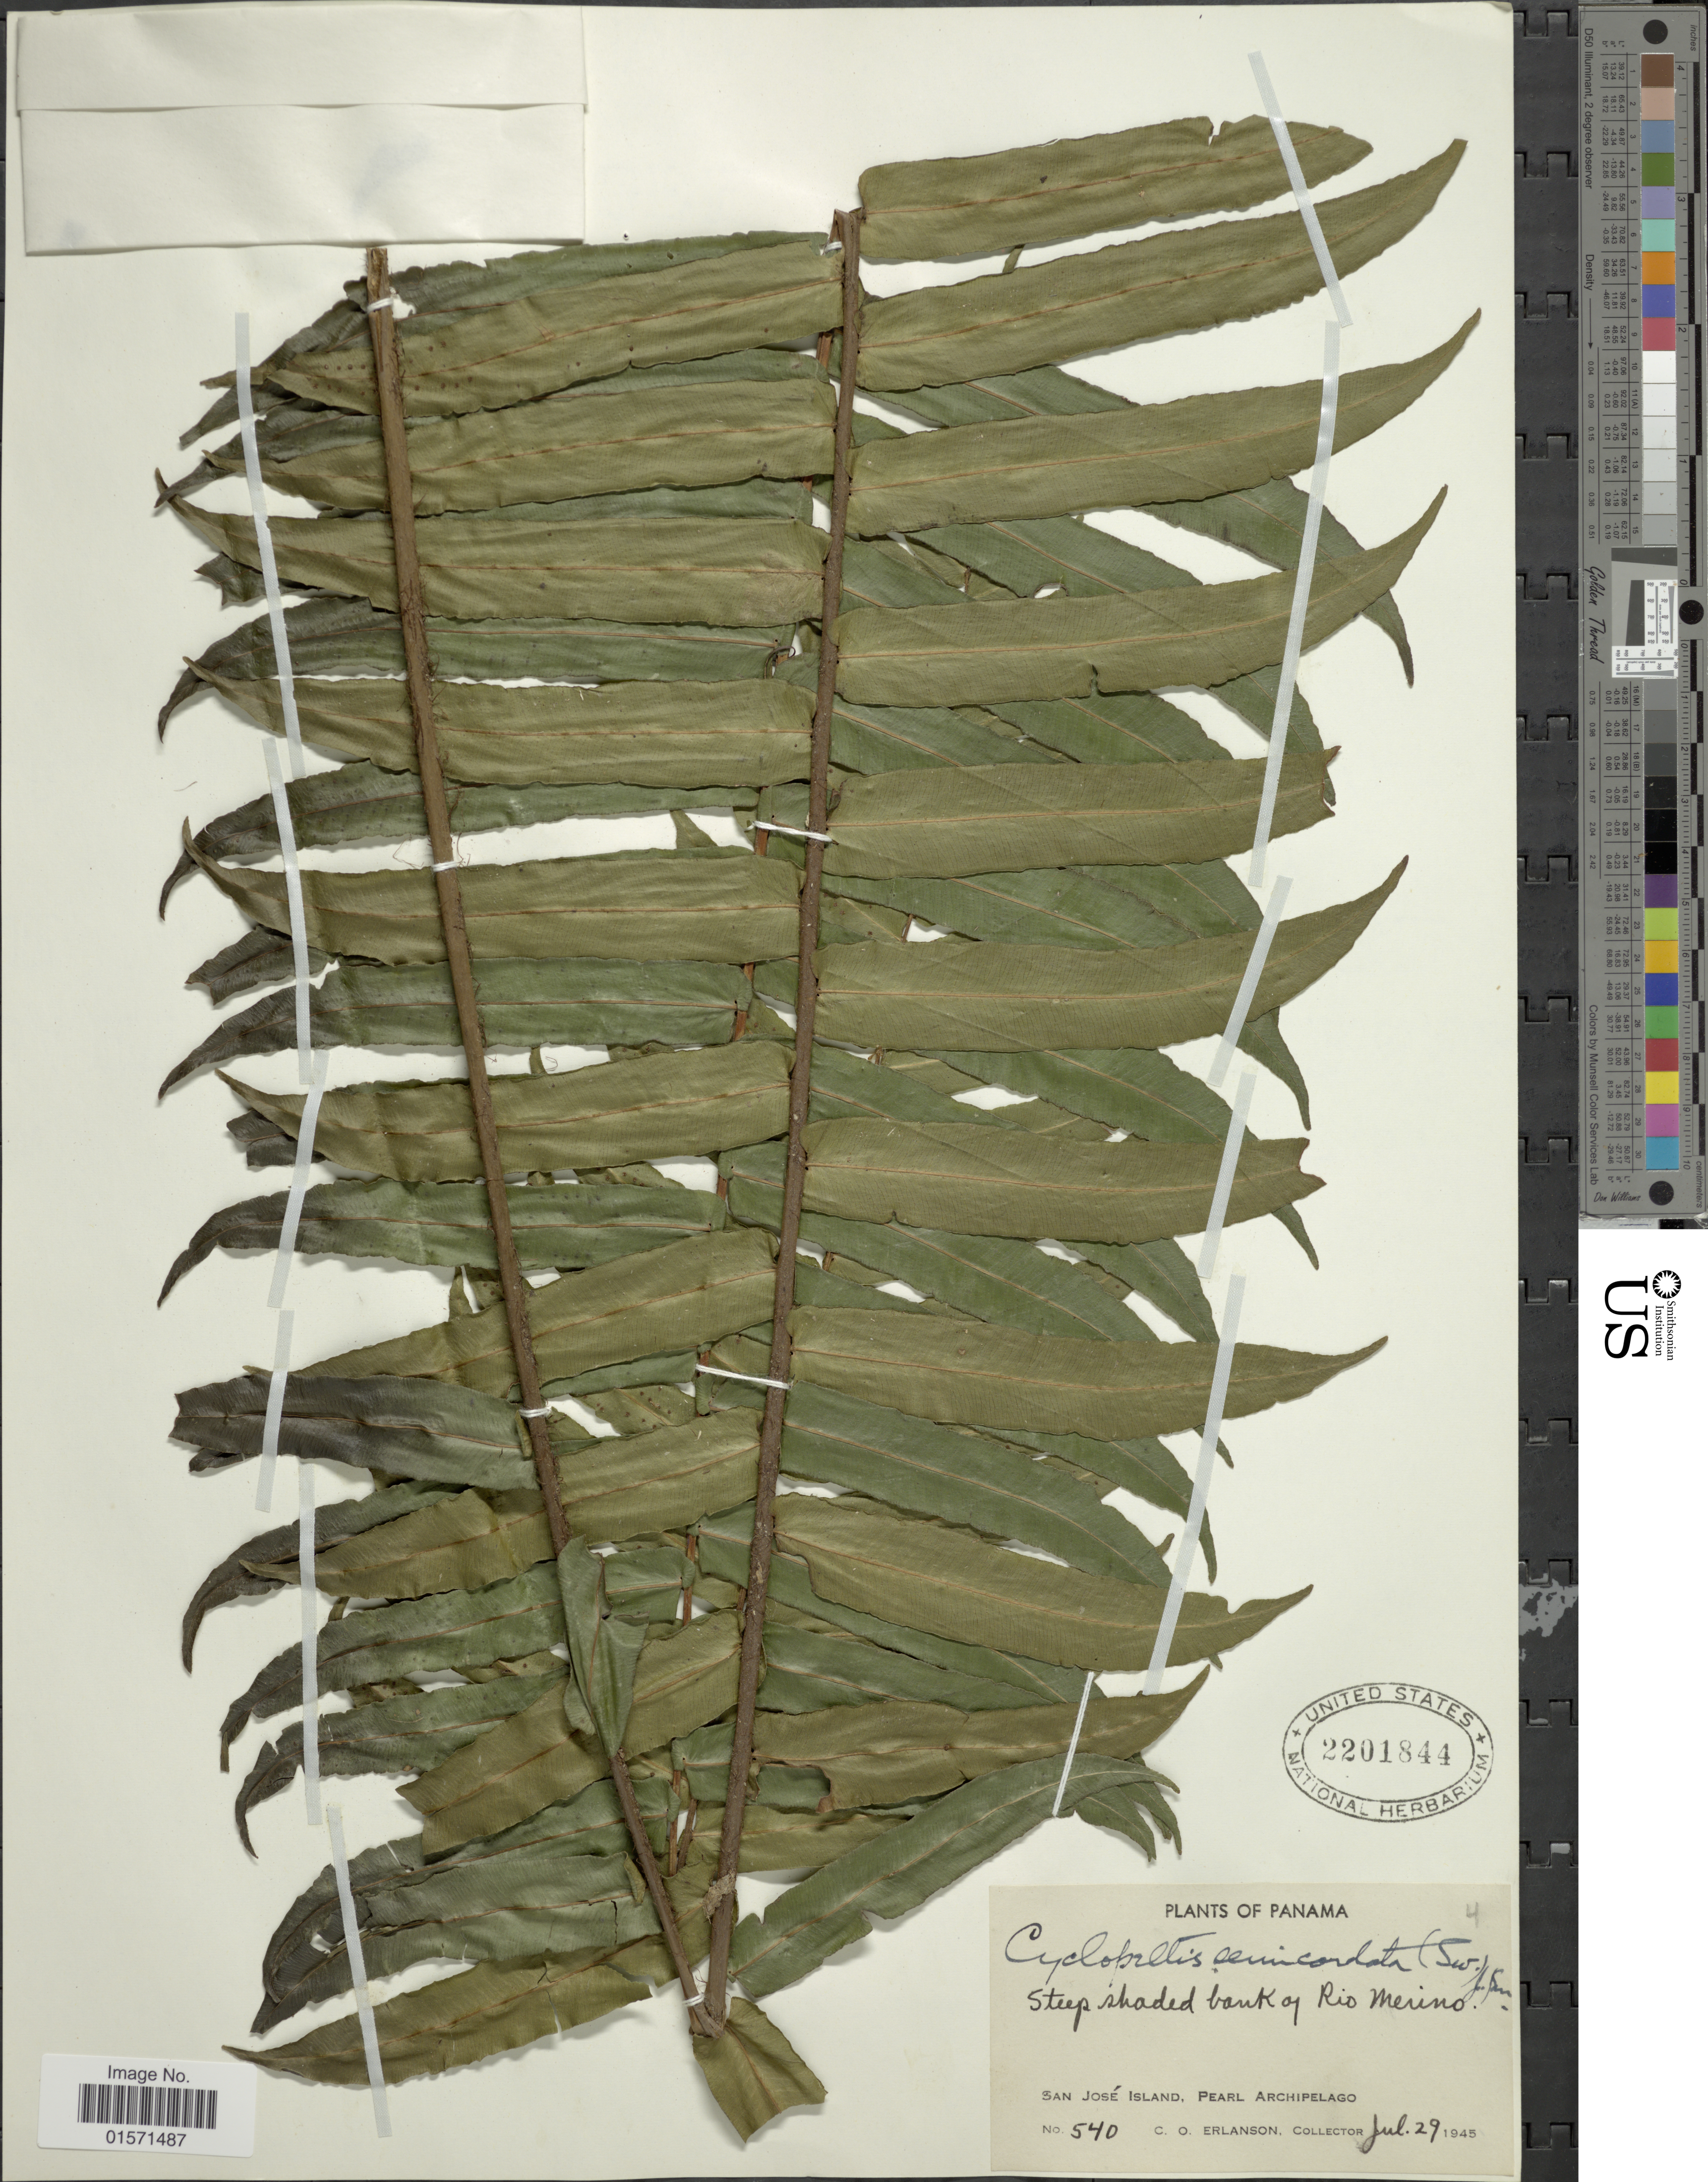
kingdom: Plantae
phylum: Tracheophyta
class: Polypodiopsida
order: Polypodiales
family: Lomariopsidaceae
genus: Cyclopeltis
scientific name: Cyclopeltis semicordata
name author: (Sw.) J. Sm.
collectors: C. O. Erlanson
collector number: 540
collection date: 1945-07-29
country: Panama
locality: San Jose Island. Pearl Archipelago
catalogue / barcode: US 2201844